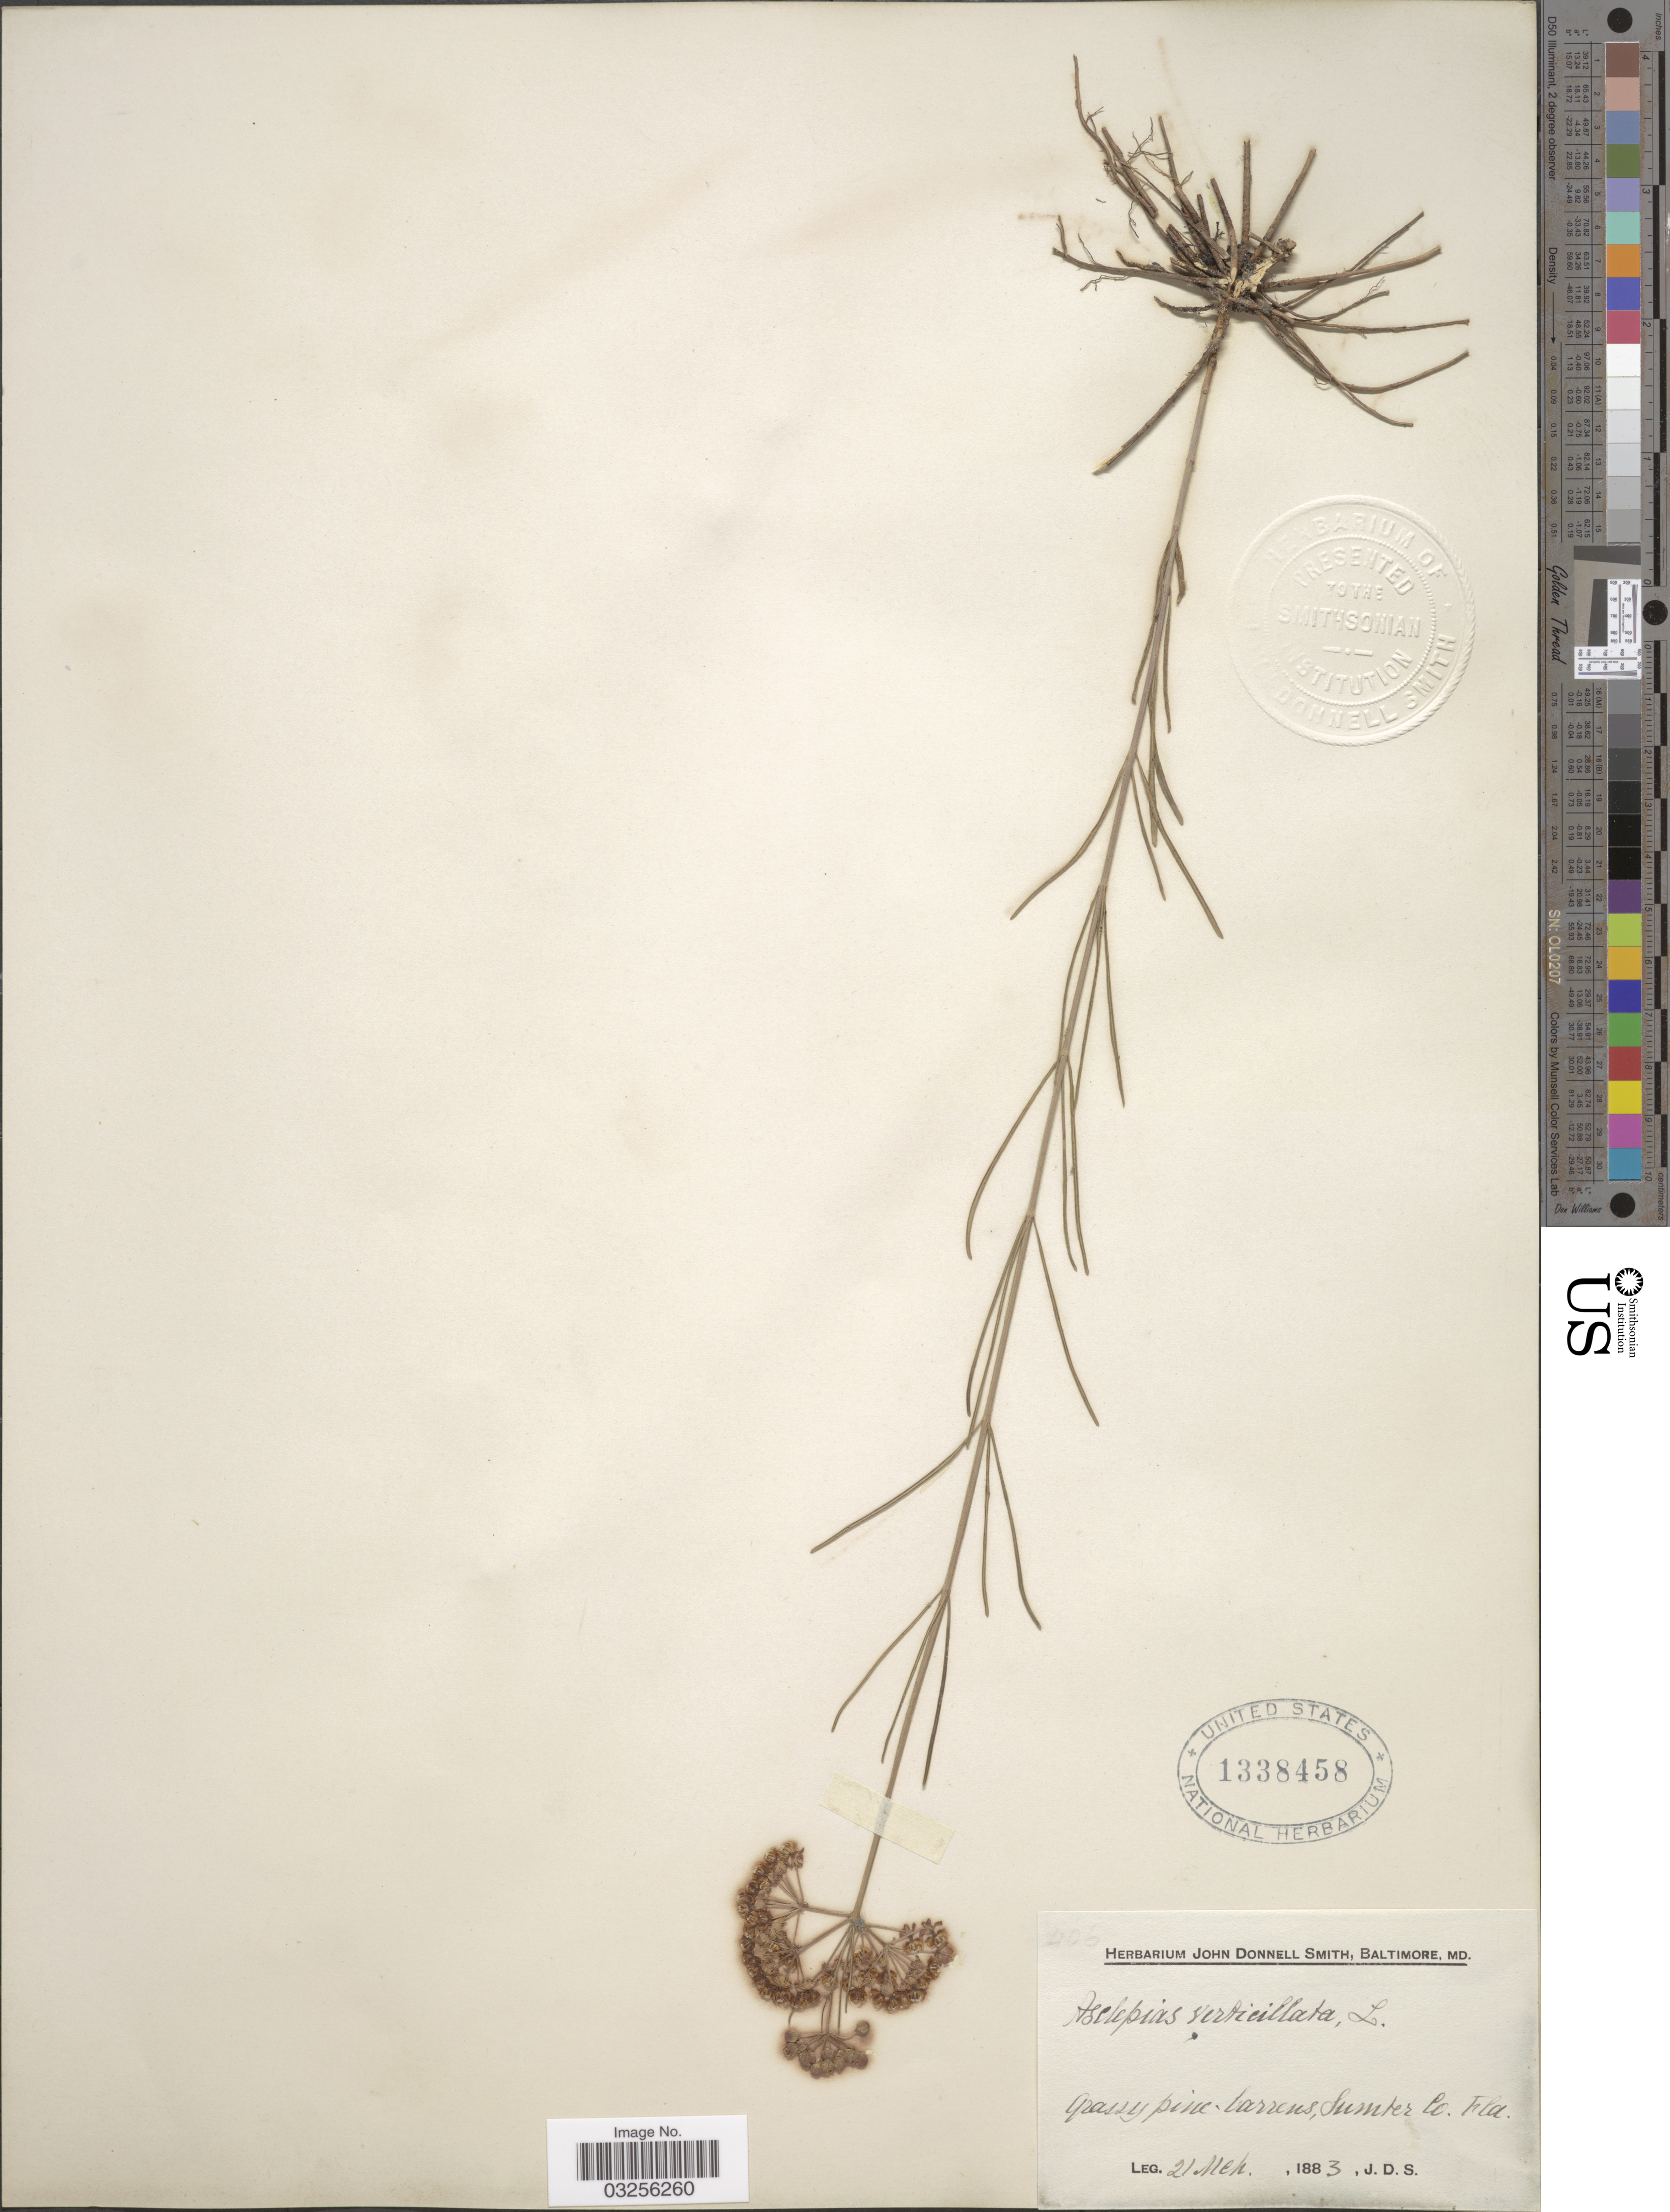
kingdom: Plantae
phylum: Tracheophyta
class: Magnoliopsida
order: Gentianales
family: Apocynaceae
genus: Asclepias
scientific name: Asclepias verticillata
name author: L.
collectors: J. Donnell Smith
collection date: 1883-03-21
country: United States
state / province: Florida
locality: Grassy pine-barrens, Sumter Co.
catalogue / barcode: US 1338458